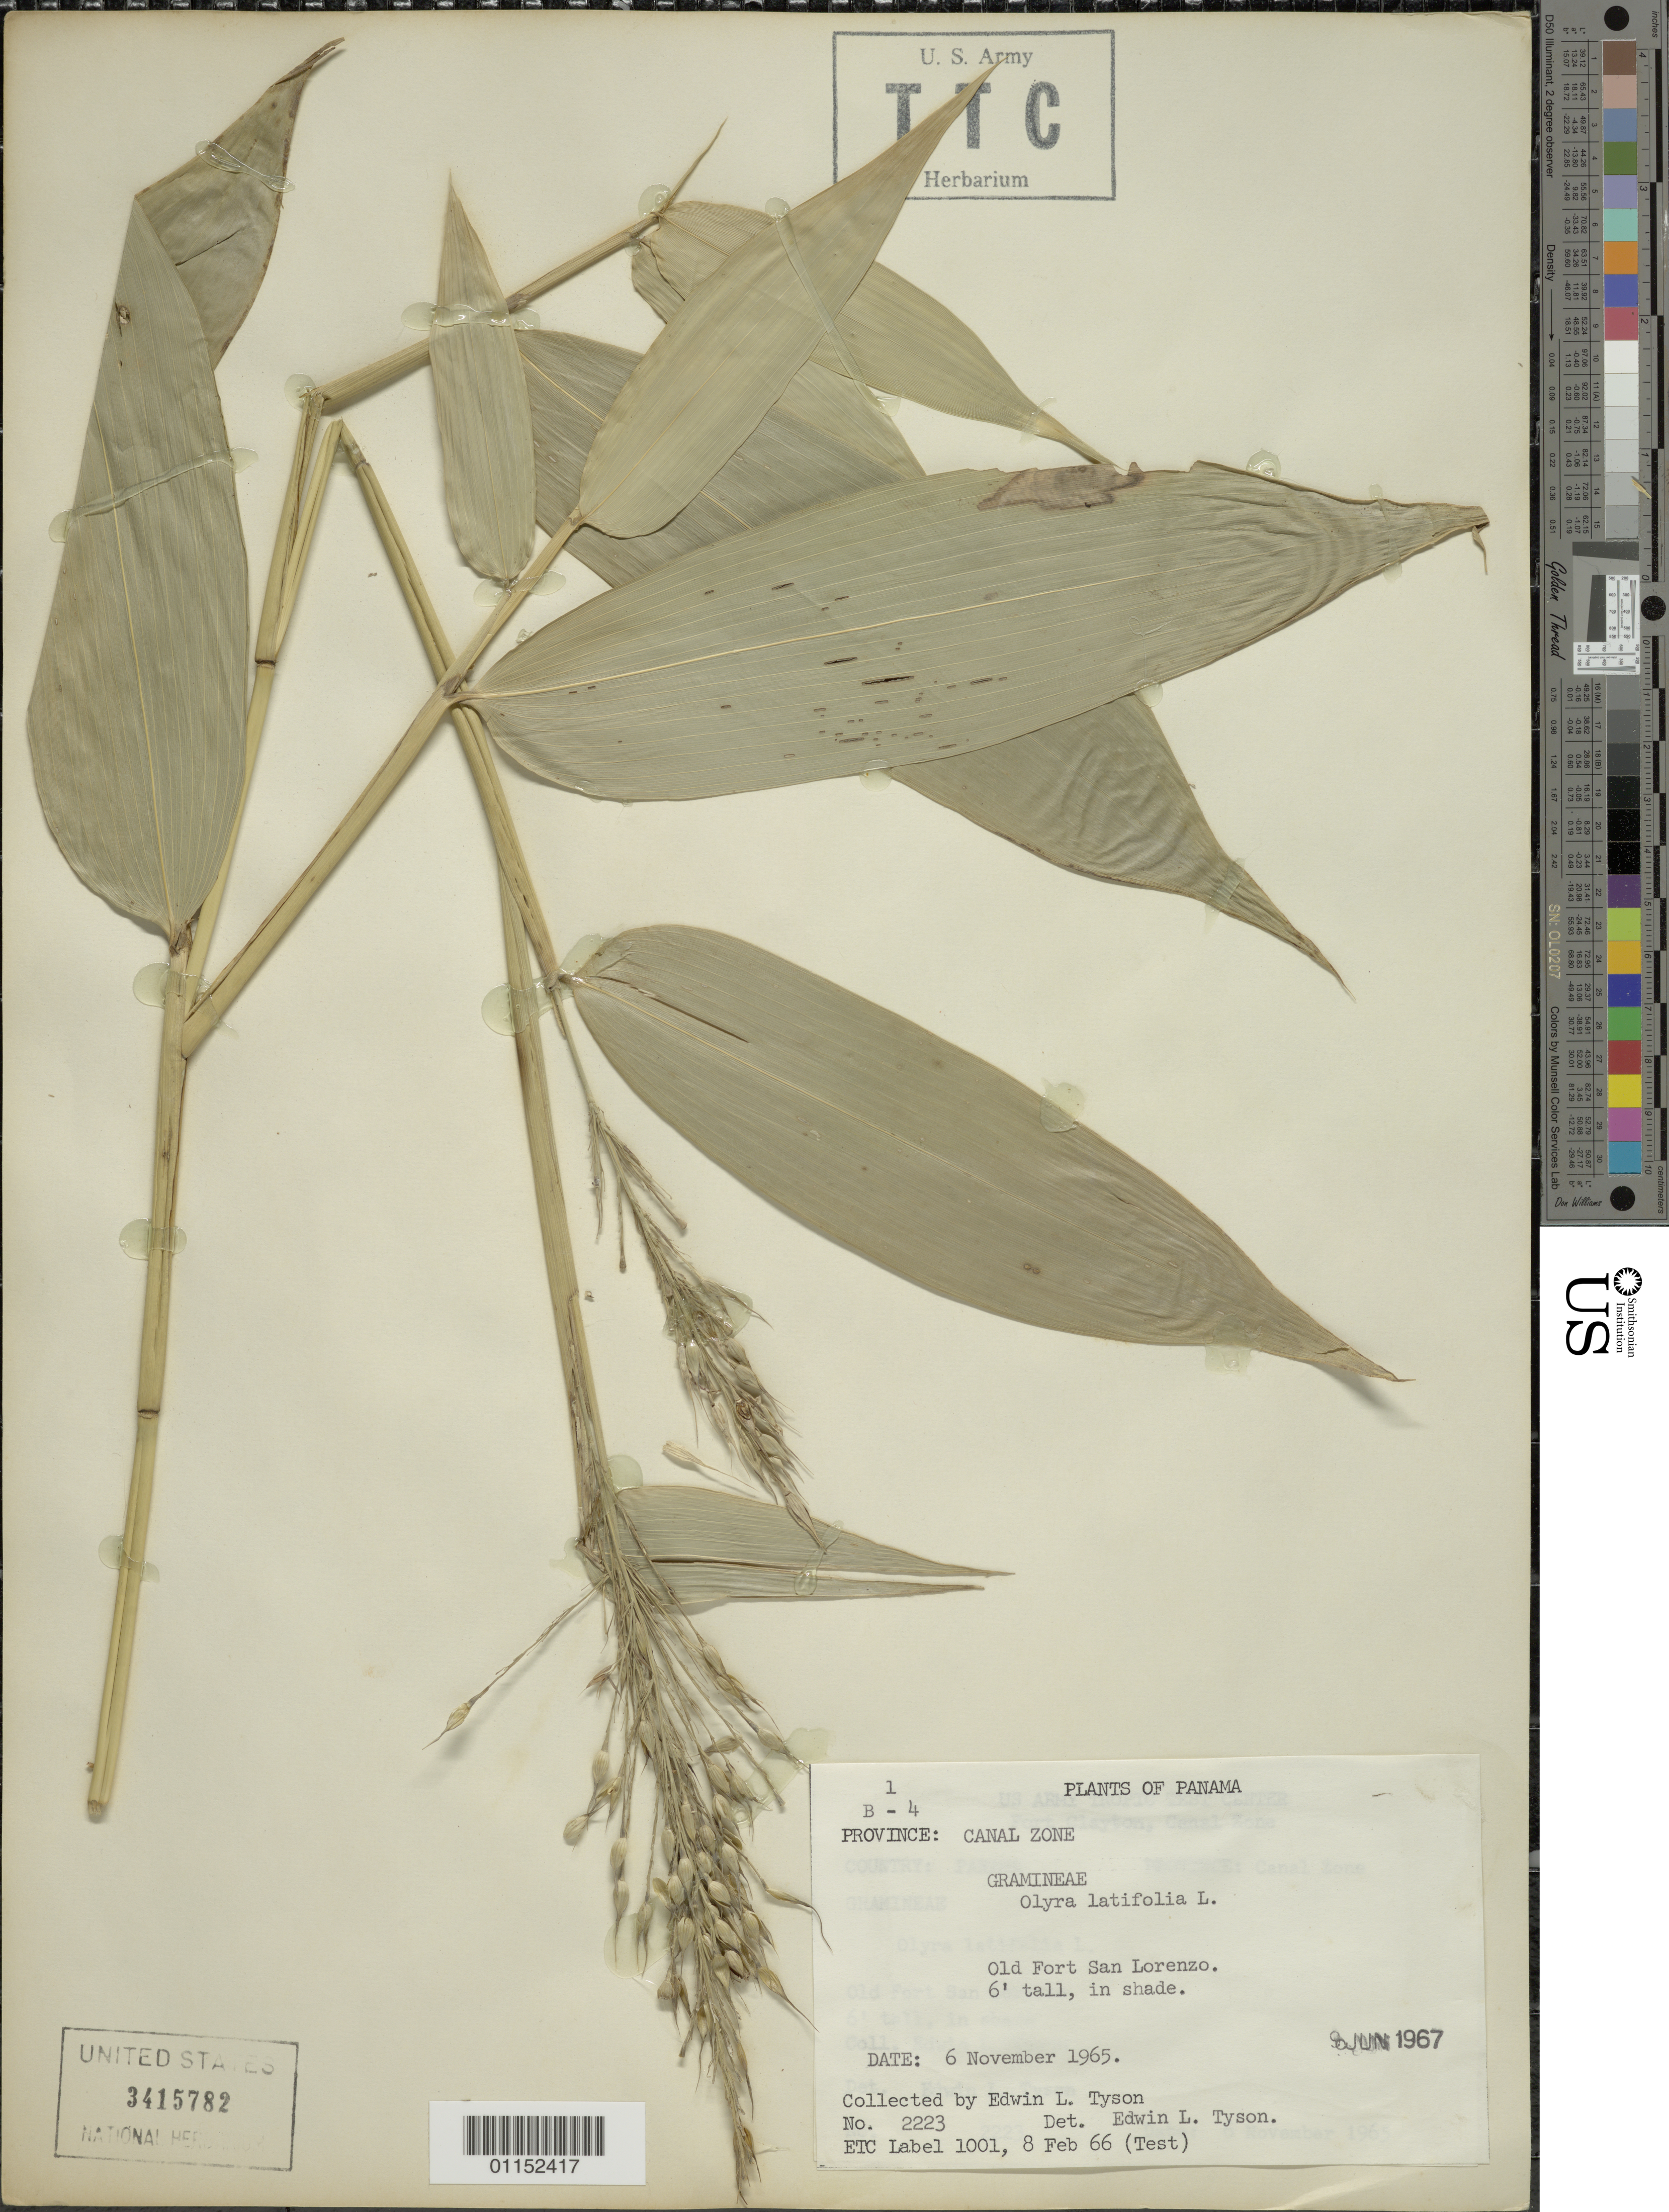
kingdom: Plantae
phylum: Tracheophyta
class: Liliopsida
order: Poales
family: Poaceae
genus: Olyra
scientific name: Olyra latifolia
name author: L.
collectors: E. L. Tyson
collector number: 2223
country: Panama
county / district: Canal Zone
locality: Old Fort San Lorenzo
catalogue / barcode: US 3415782